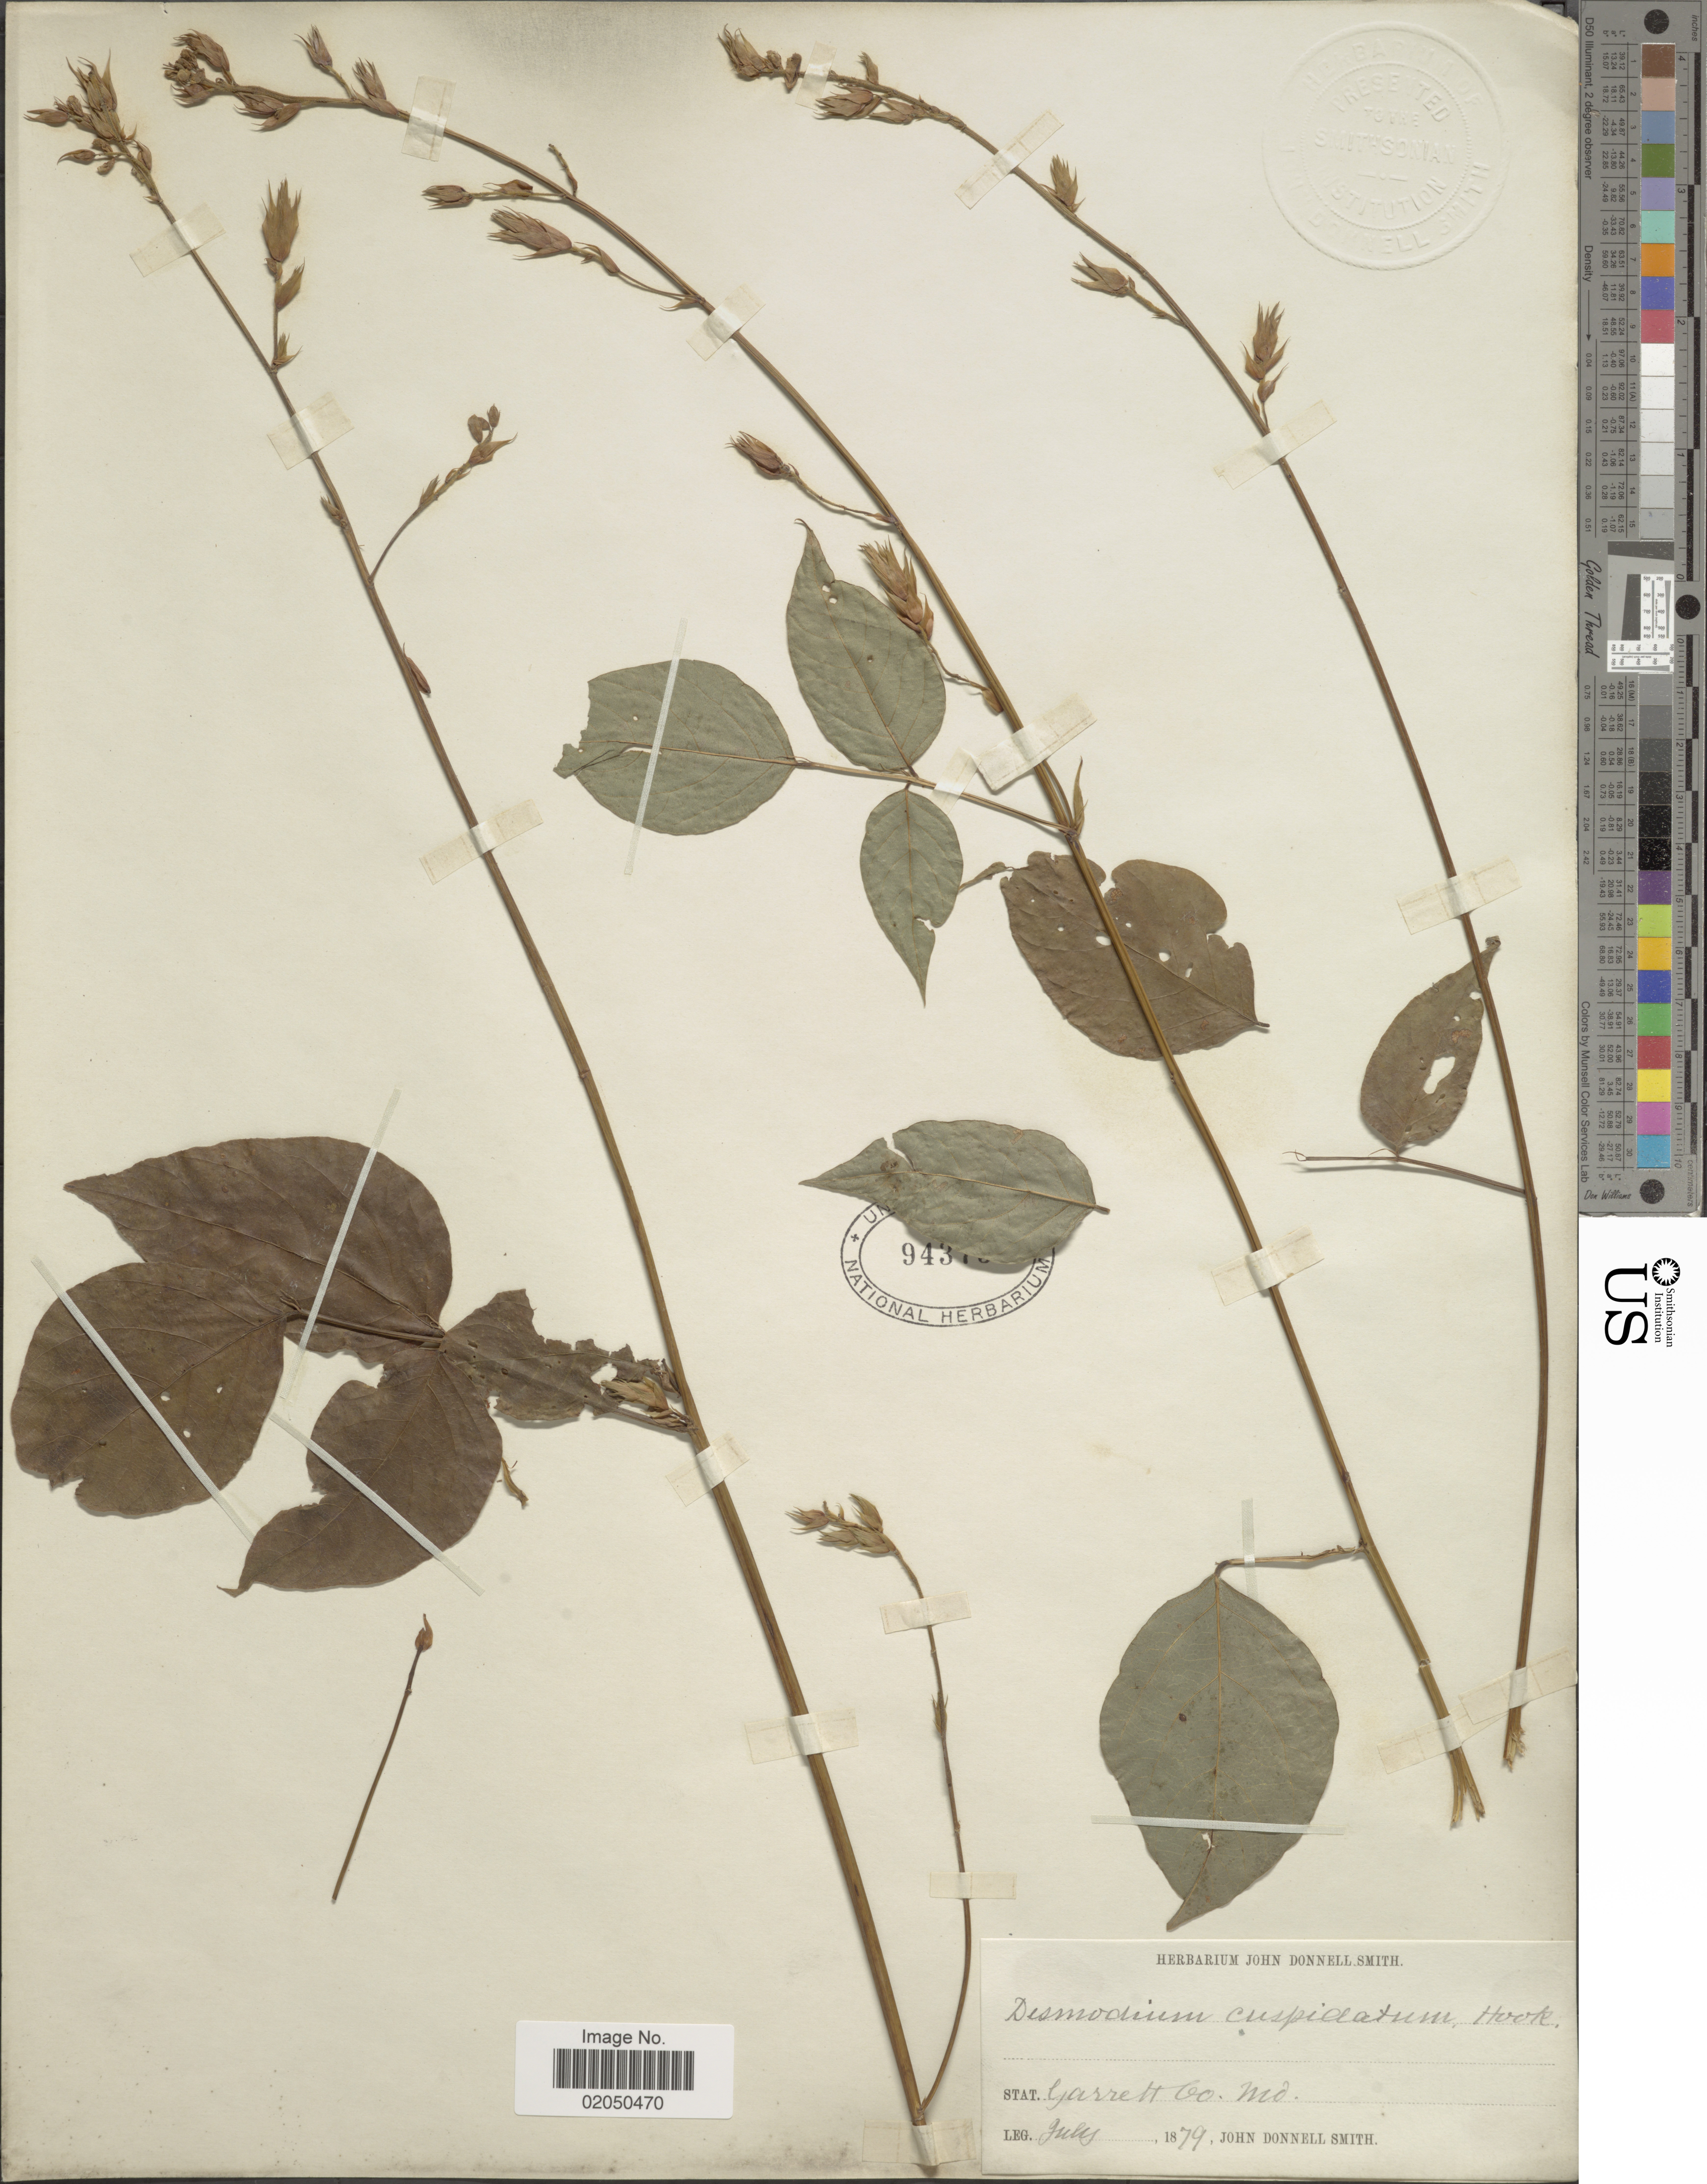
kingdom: Plantae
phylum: Tracheophyta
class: Magnoliopsida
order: Fabales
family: Fabaceae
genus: Desmodium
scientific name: Desmodium cuspidatum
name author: (Muhl. ex Willd.) Loudon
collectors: J. Donnell Smith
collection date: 1879-07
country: United States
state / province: Maryland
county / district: Garrett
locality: Garrett Co.